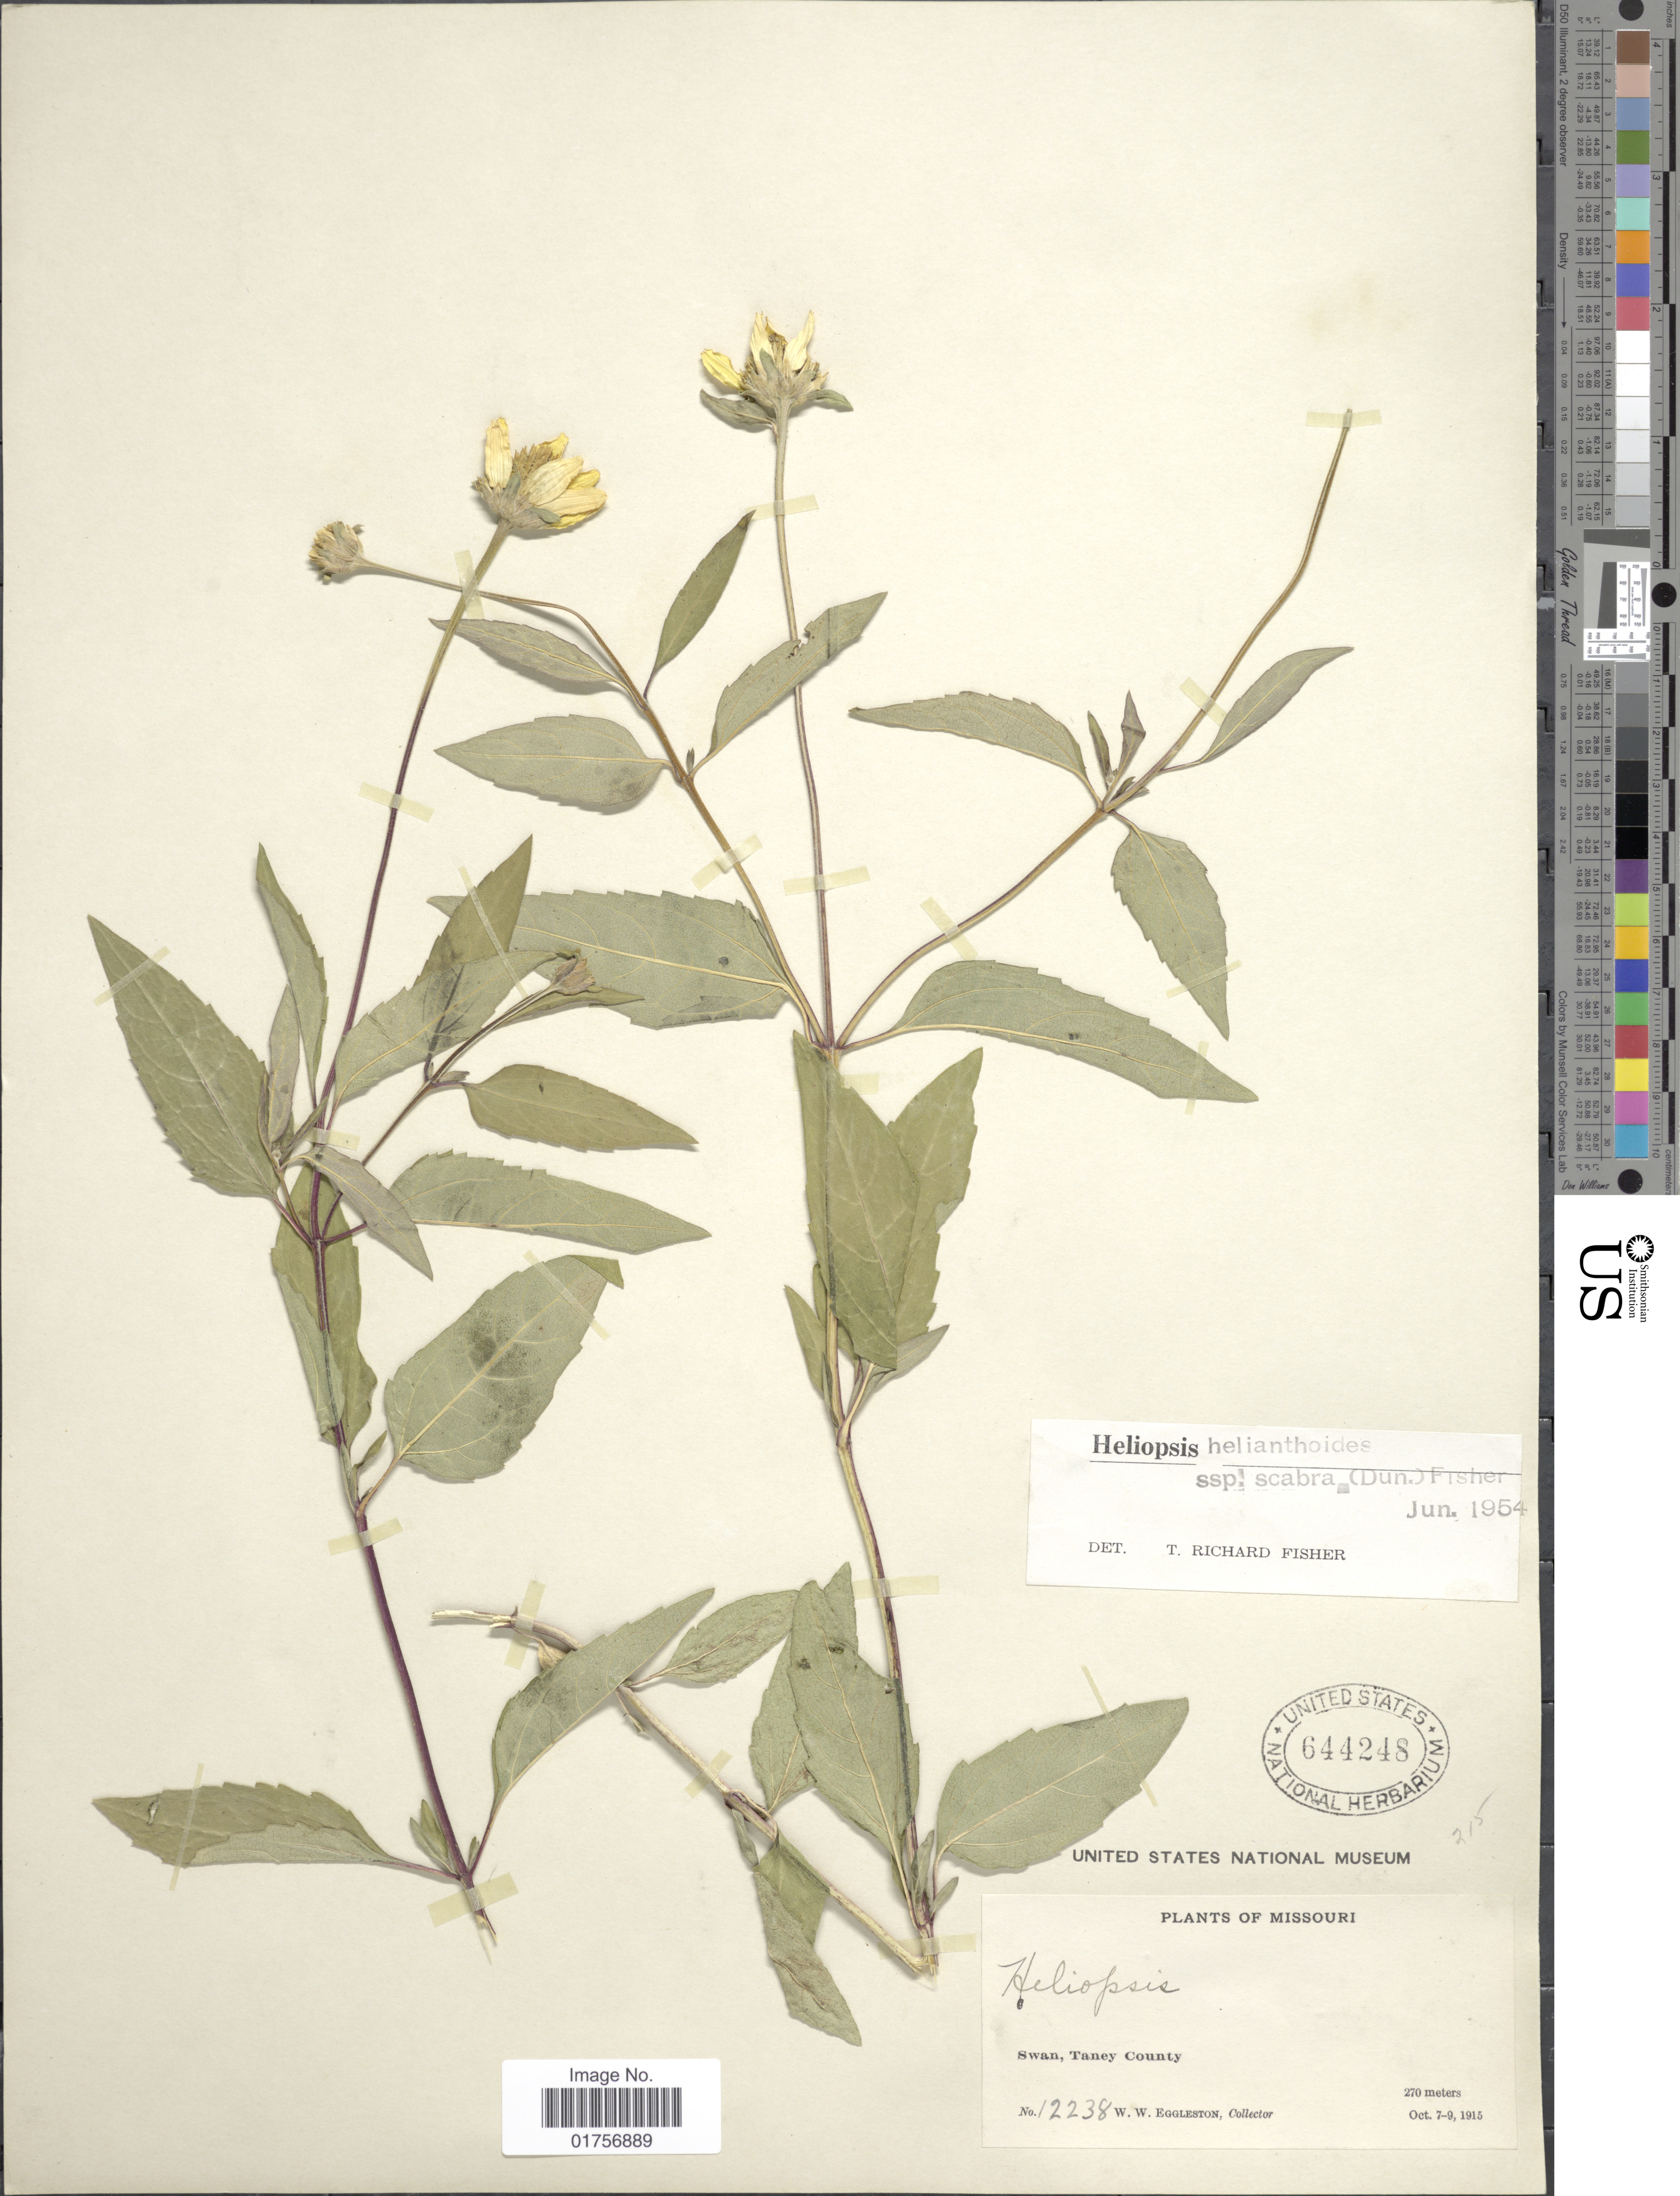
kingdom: Plantae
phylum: Tracheophyta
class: Magnoliopsida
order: Asterales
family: Asteraceae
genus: Heliopsis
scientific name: Heliopsis helianthoides var. scabra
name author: (Dunal) T.R. Fisher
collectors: W. W. Eggleston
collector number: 12238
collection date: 1915-10-07/1915-10-09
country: United States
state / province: Missouri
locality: Swan, Taney County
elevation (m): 270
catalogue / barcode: US 644248